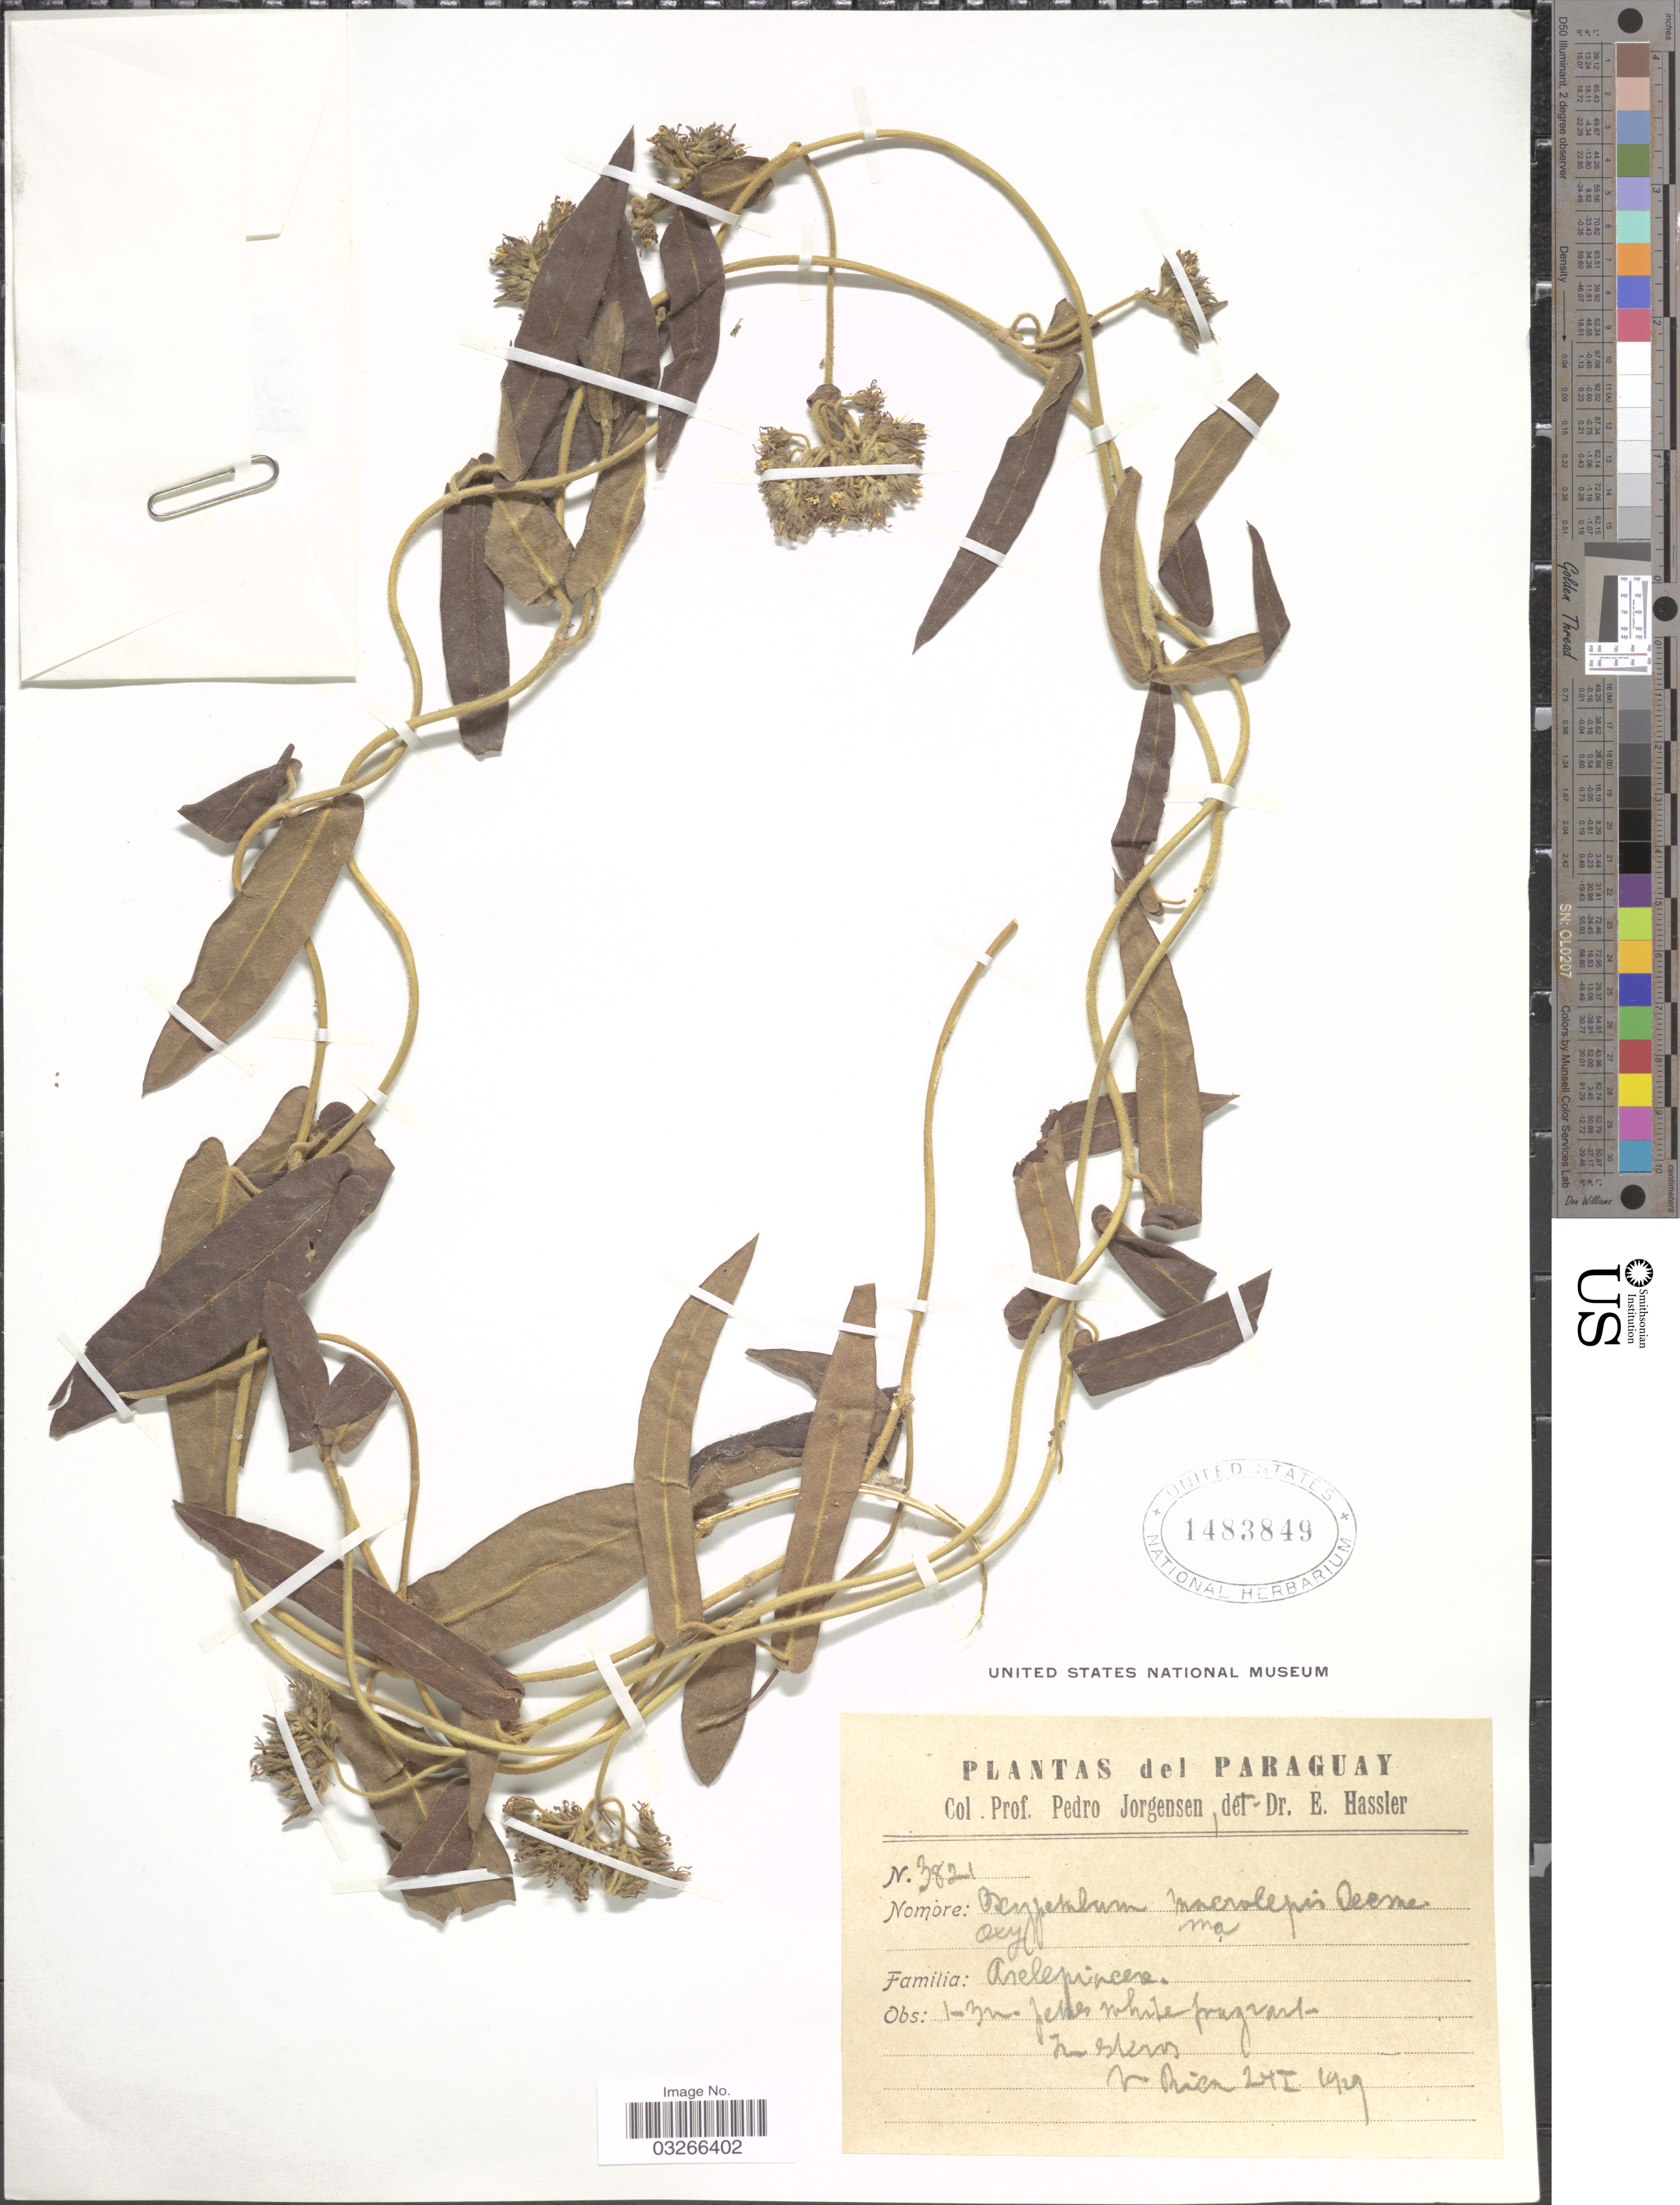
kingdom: Plantae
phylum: Tracheophyta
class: Magnoliopsida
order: Gentianales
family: Apocynaceae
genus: Oxypetalum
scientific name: Oxypetalum macrolepis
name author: (Hook. & Arn.) Decne.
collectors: P. Jörgensen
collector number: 3821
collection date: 1929-01-24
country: Paraguay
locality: In steros [interpreted], V Rica.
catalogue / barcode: US 1483849